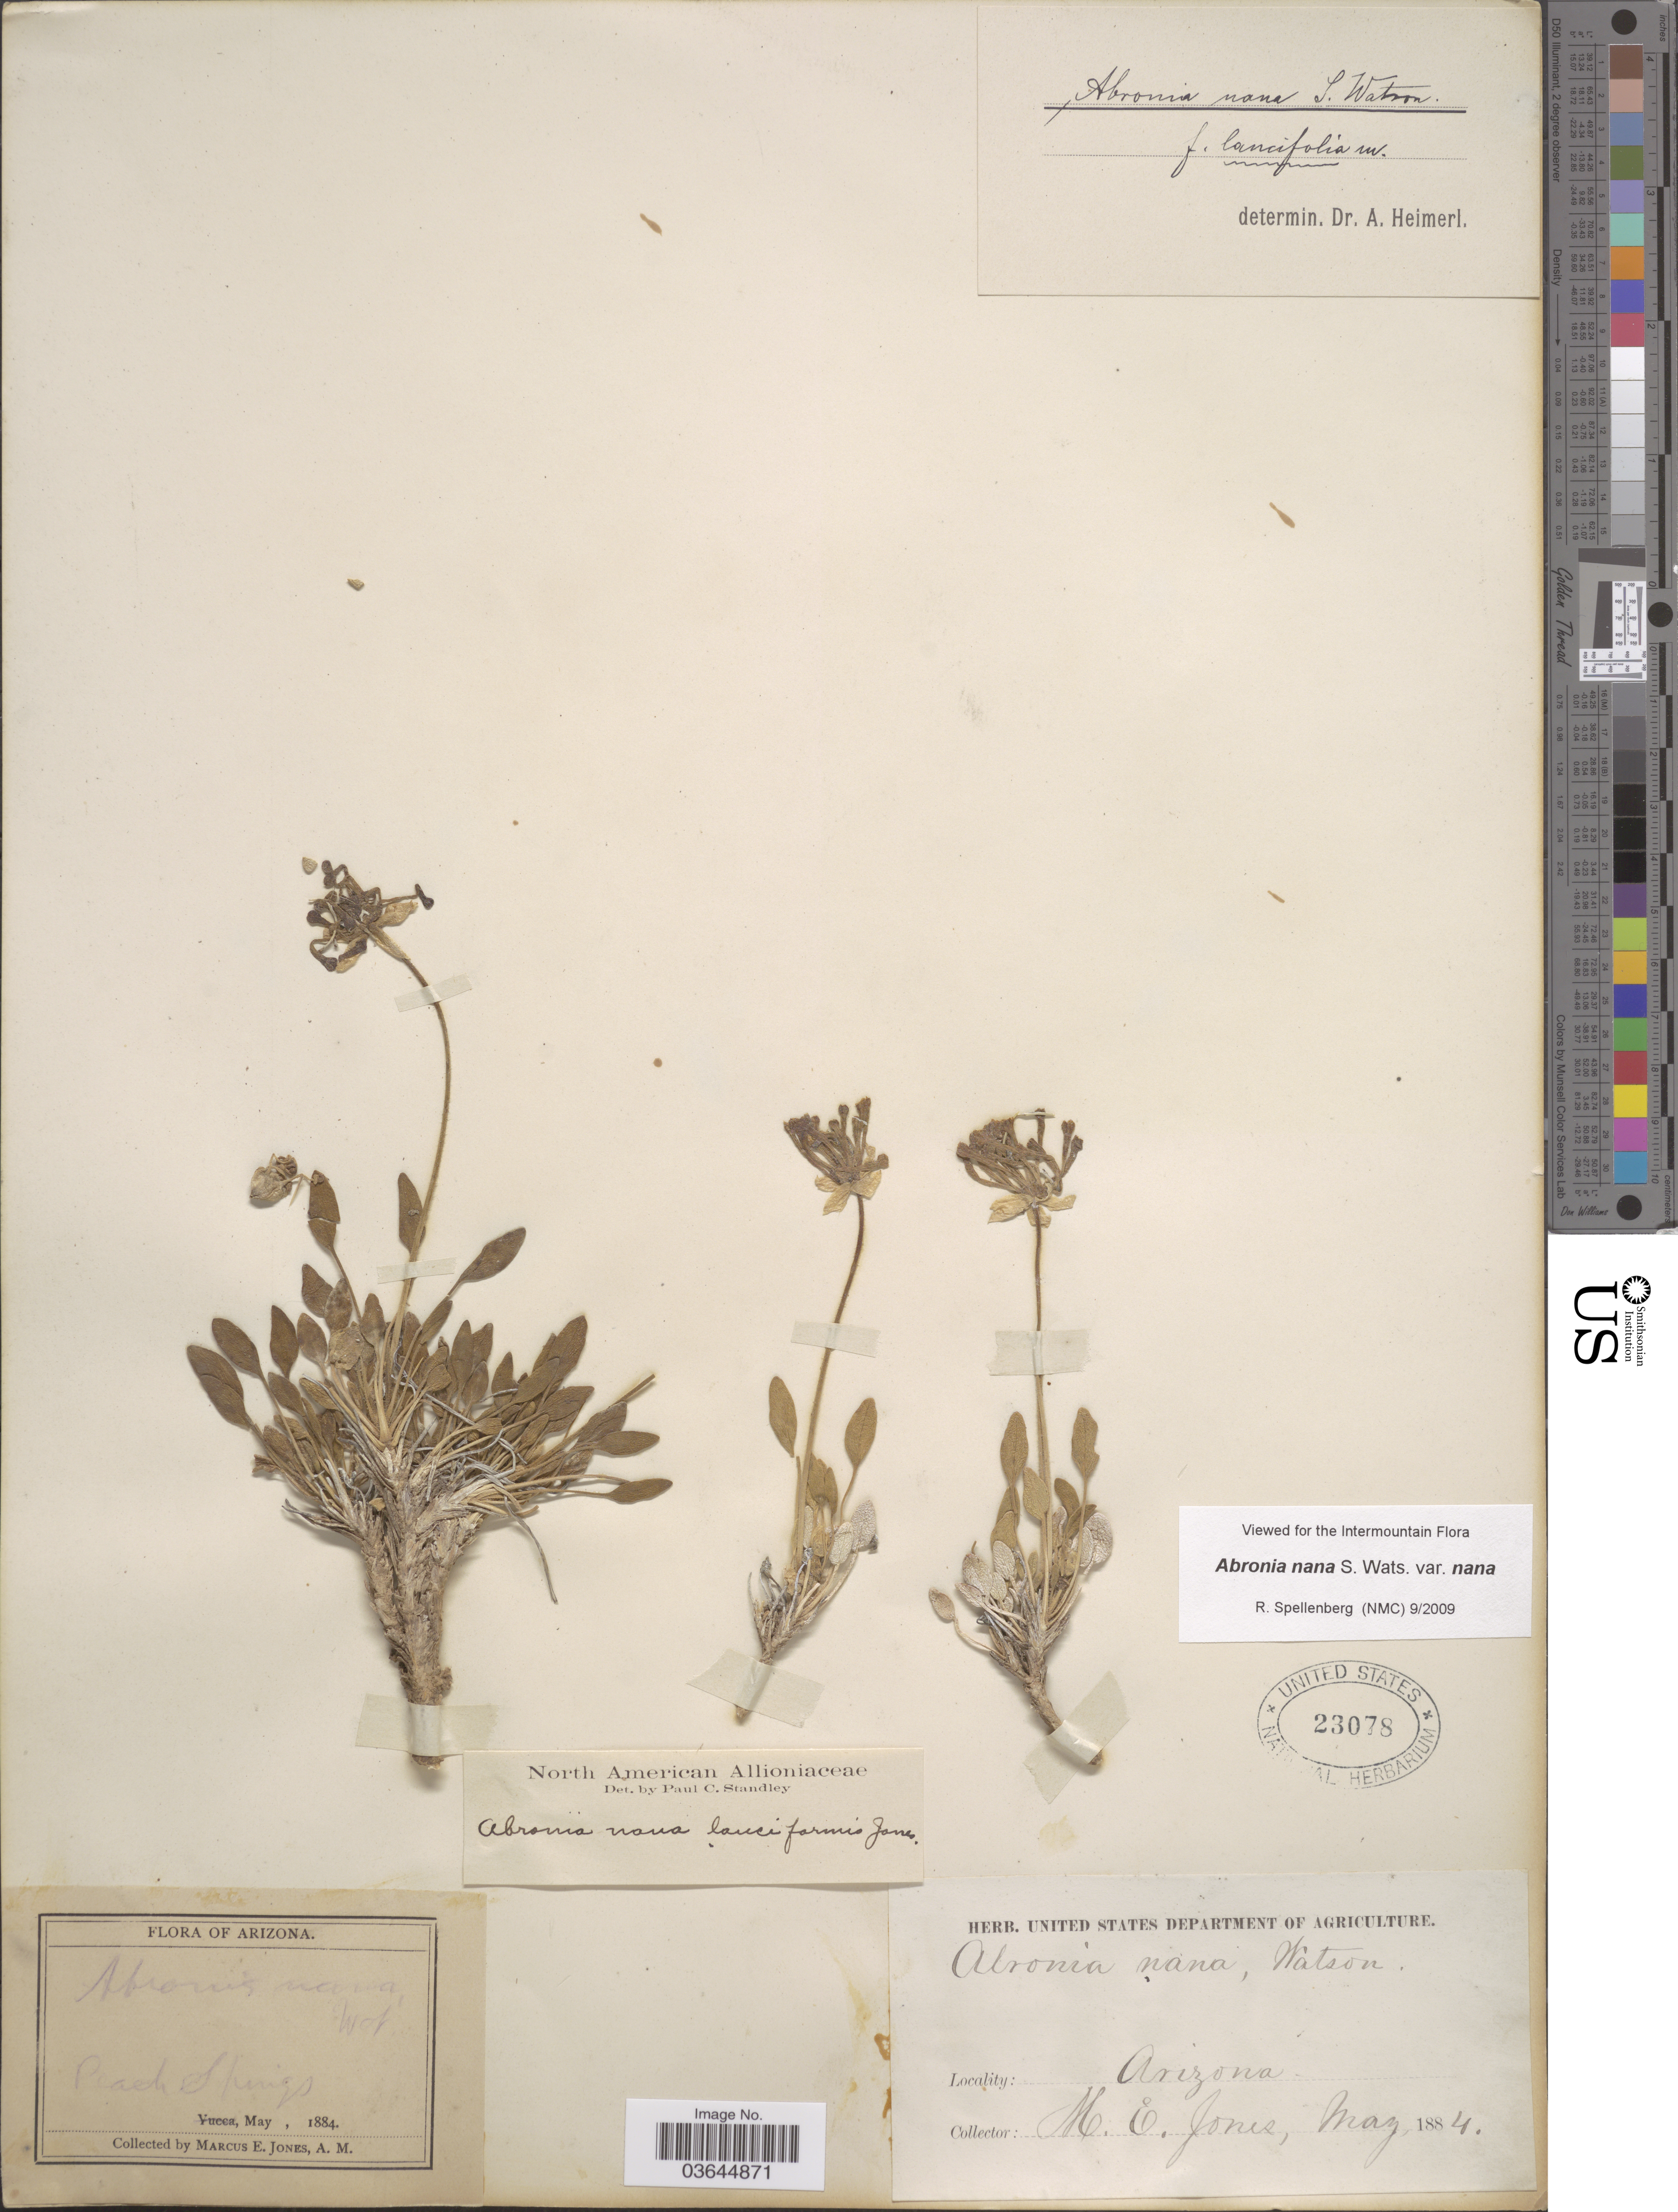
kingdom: Plantae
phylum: Tracheophyta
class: Magnoliopsida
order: Caryophyllales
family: Nyctaginaceae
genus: Abronia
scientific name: Abronia nana var. nana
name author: S. Watson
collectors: M. E. Jones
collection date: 1884-05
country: United States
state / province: Arizona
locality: Peach Springs.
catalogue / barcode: US 23078